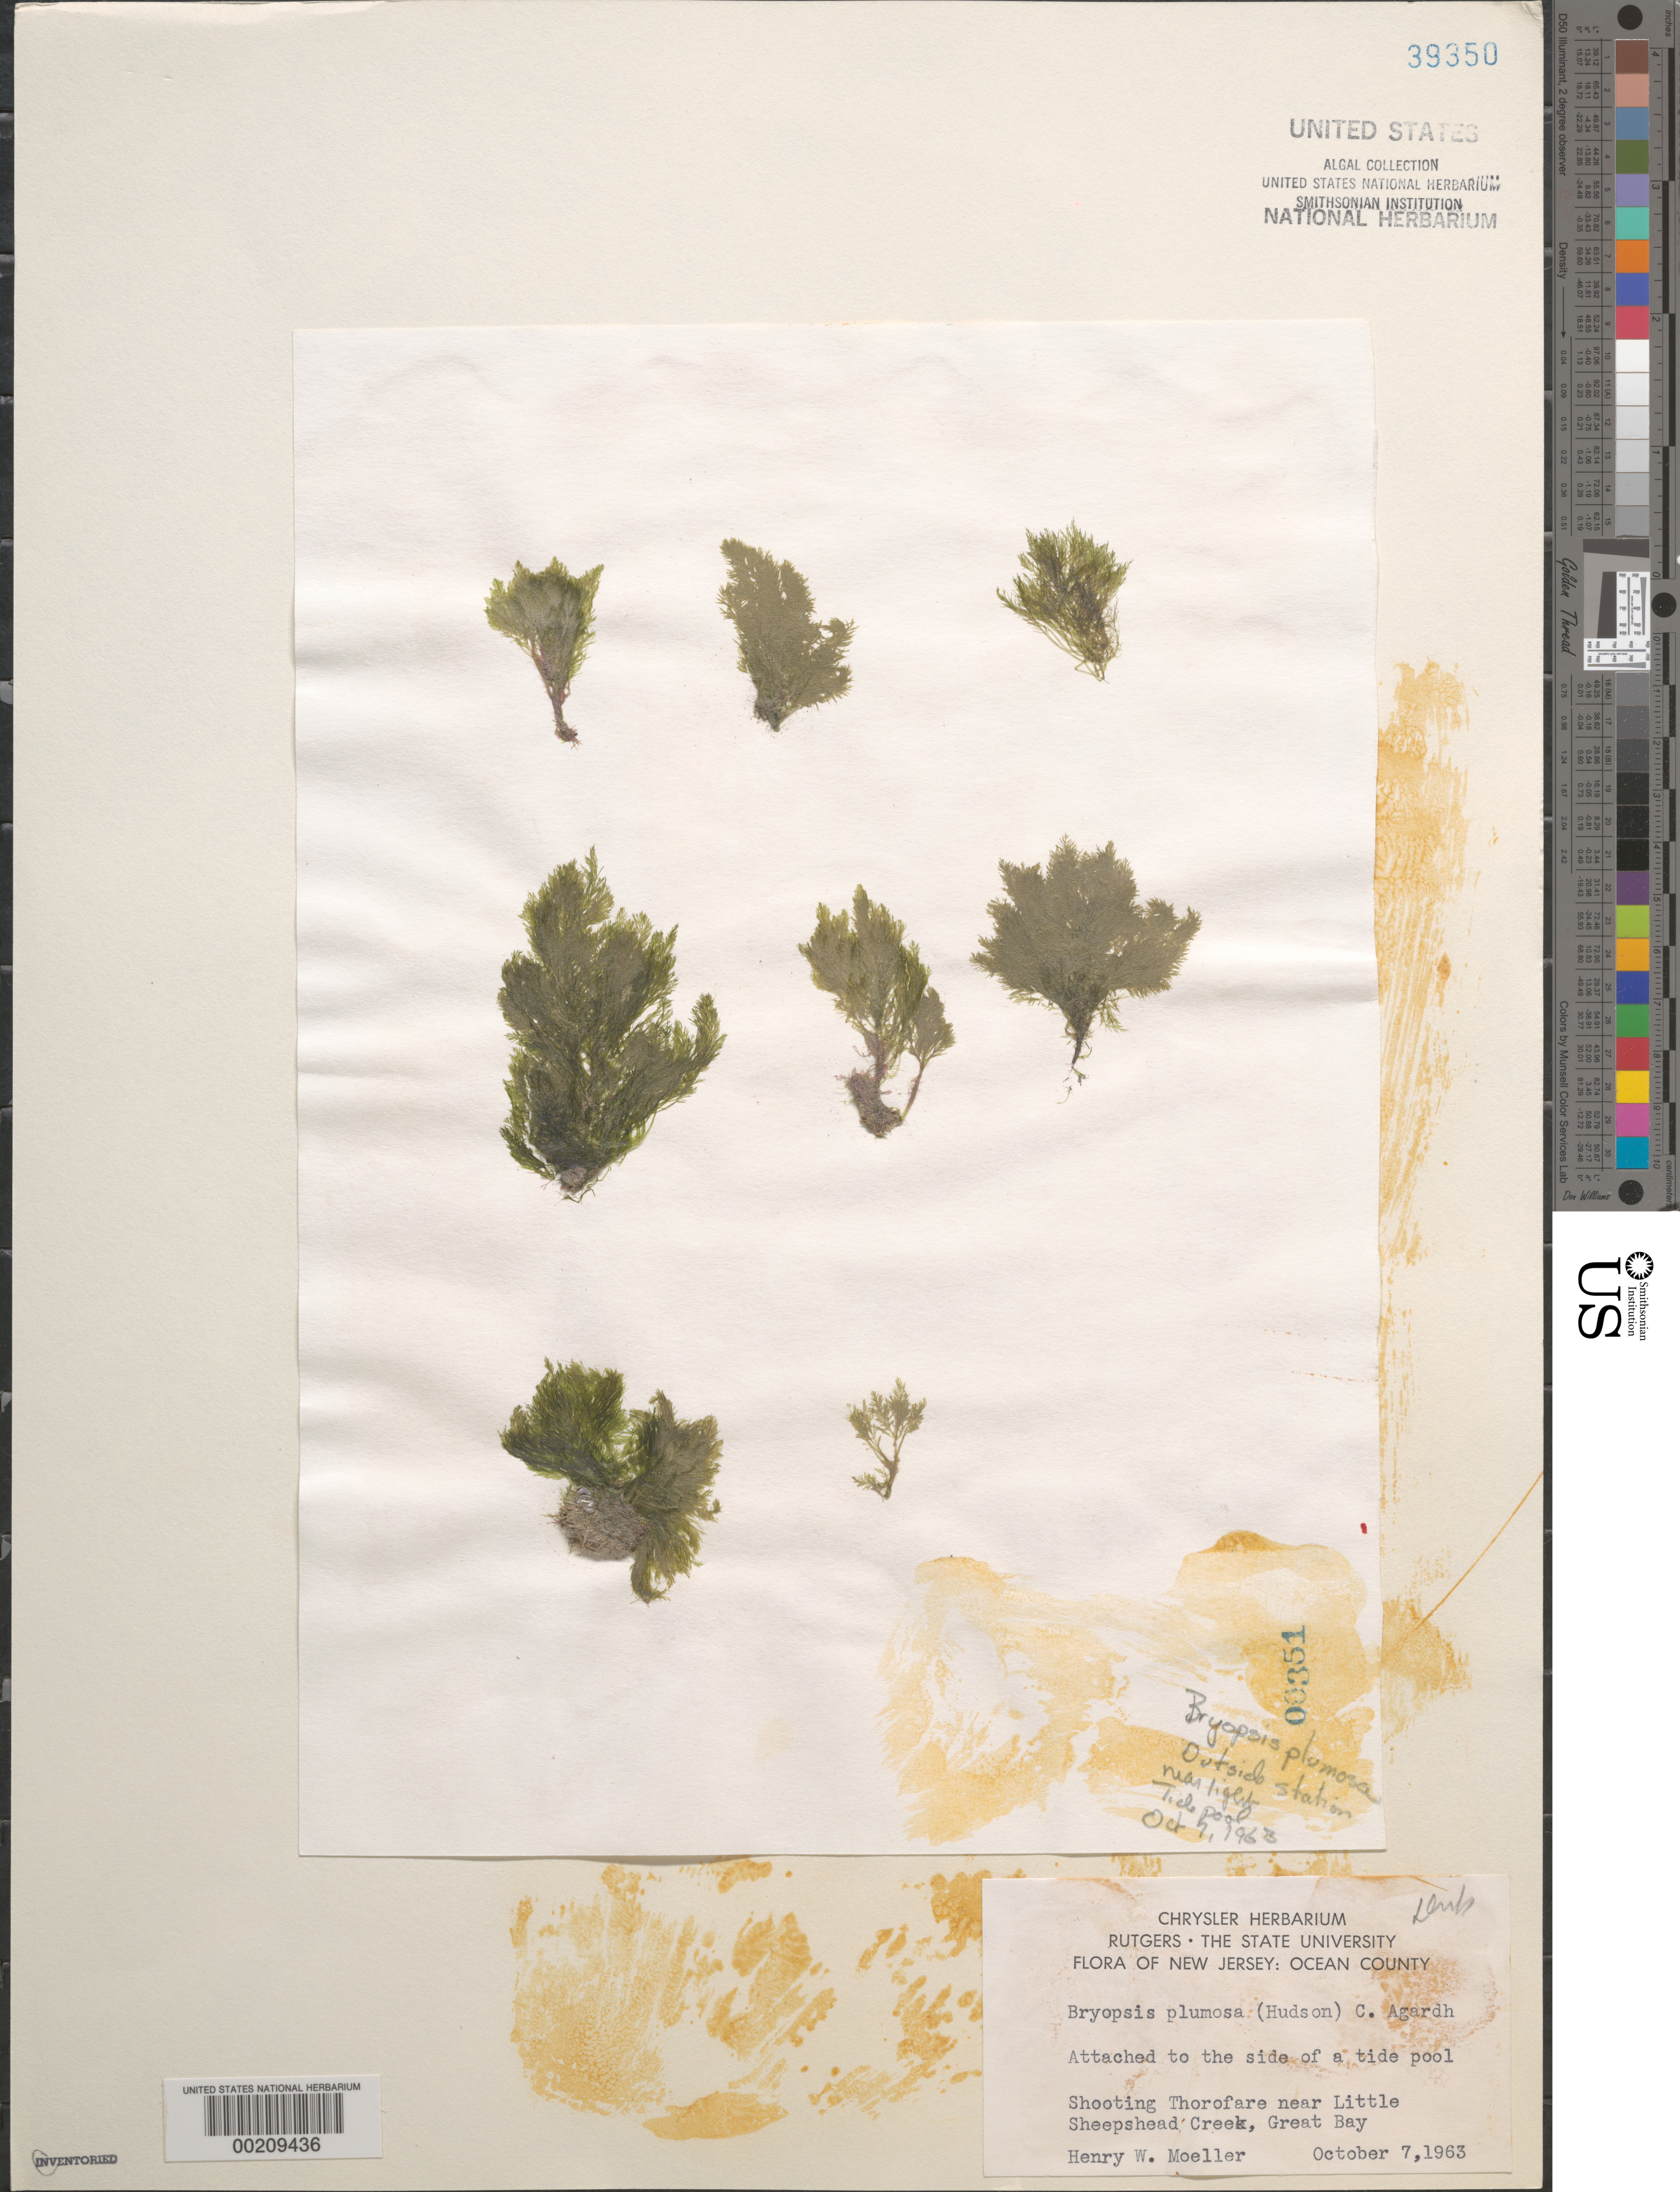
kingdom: Plantae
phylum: Chlorophyta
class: Ulvophyceae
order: Bryopsidales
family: Bryopsidaceae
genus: Bryopsis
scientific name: Bryopsis plumosa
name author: (Huds.) C. Agardh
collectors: H. Moeller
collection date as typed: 07 Oct 1963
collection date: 1963-10-07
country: United States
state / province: New Jersey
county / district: Ocean County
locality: Great Bay, Shooting Thorofare near Little Sheepshead Creek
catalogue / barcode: US 39350